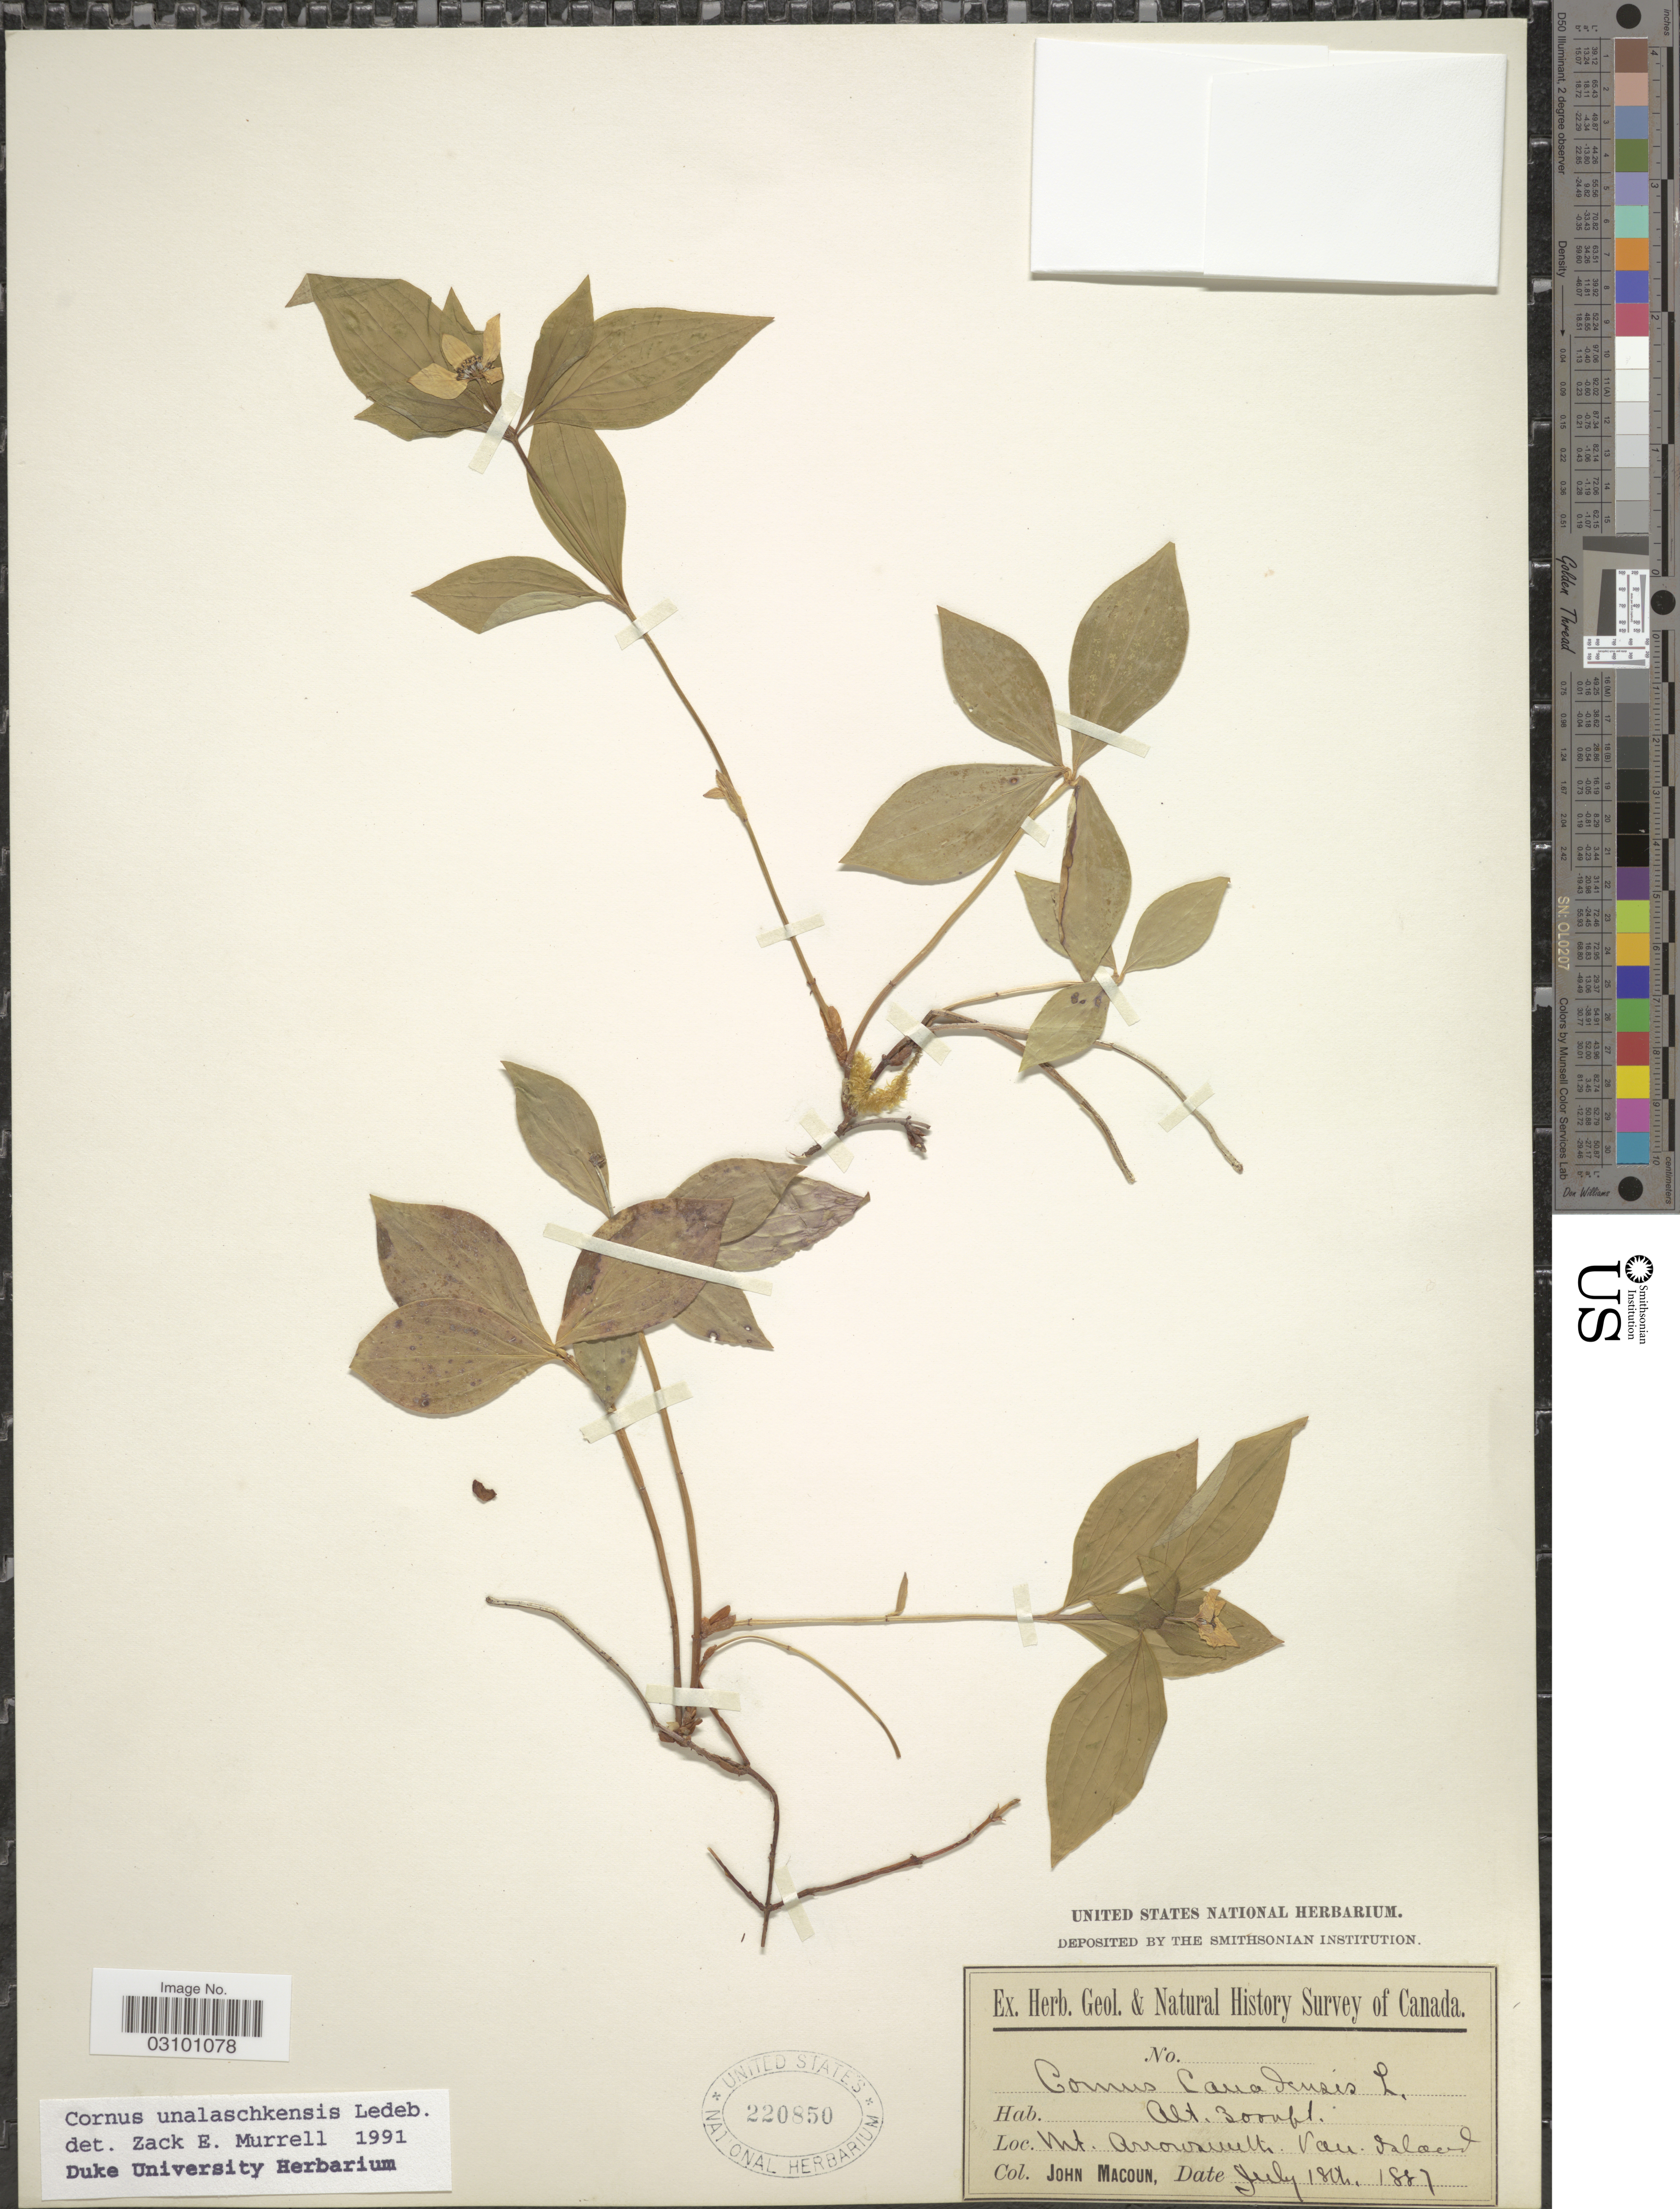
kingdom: Plantae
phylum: Tracheophyta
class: Magnoliopsida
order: Cornales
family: Cornaceae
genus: Cornus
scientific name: Cornus unalaschkensis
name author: Ledeb.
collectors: J. Macoun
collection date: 1887-07-18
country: Canada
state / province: British Columbia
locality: Mt. Arrowsmith, Van. Island.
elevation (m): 914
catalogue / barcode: US 220850